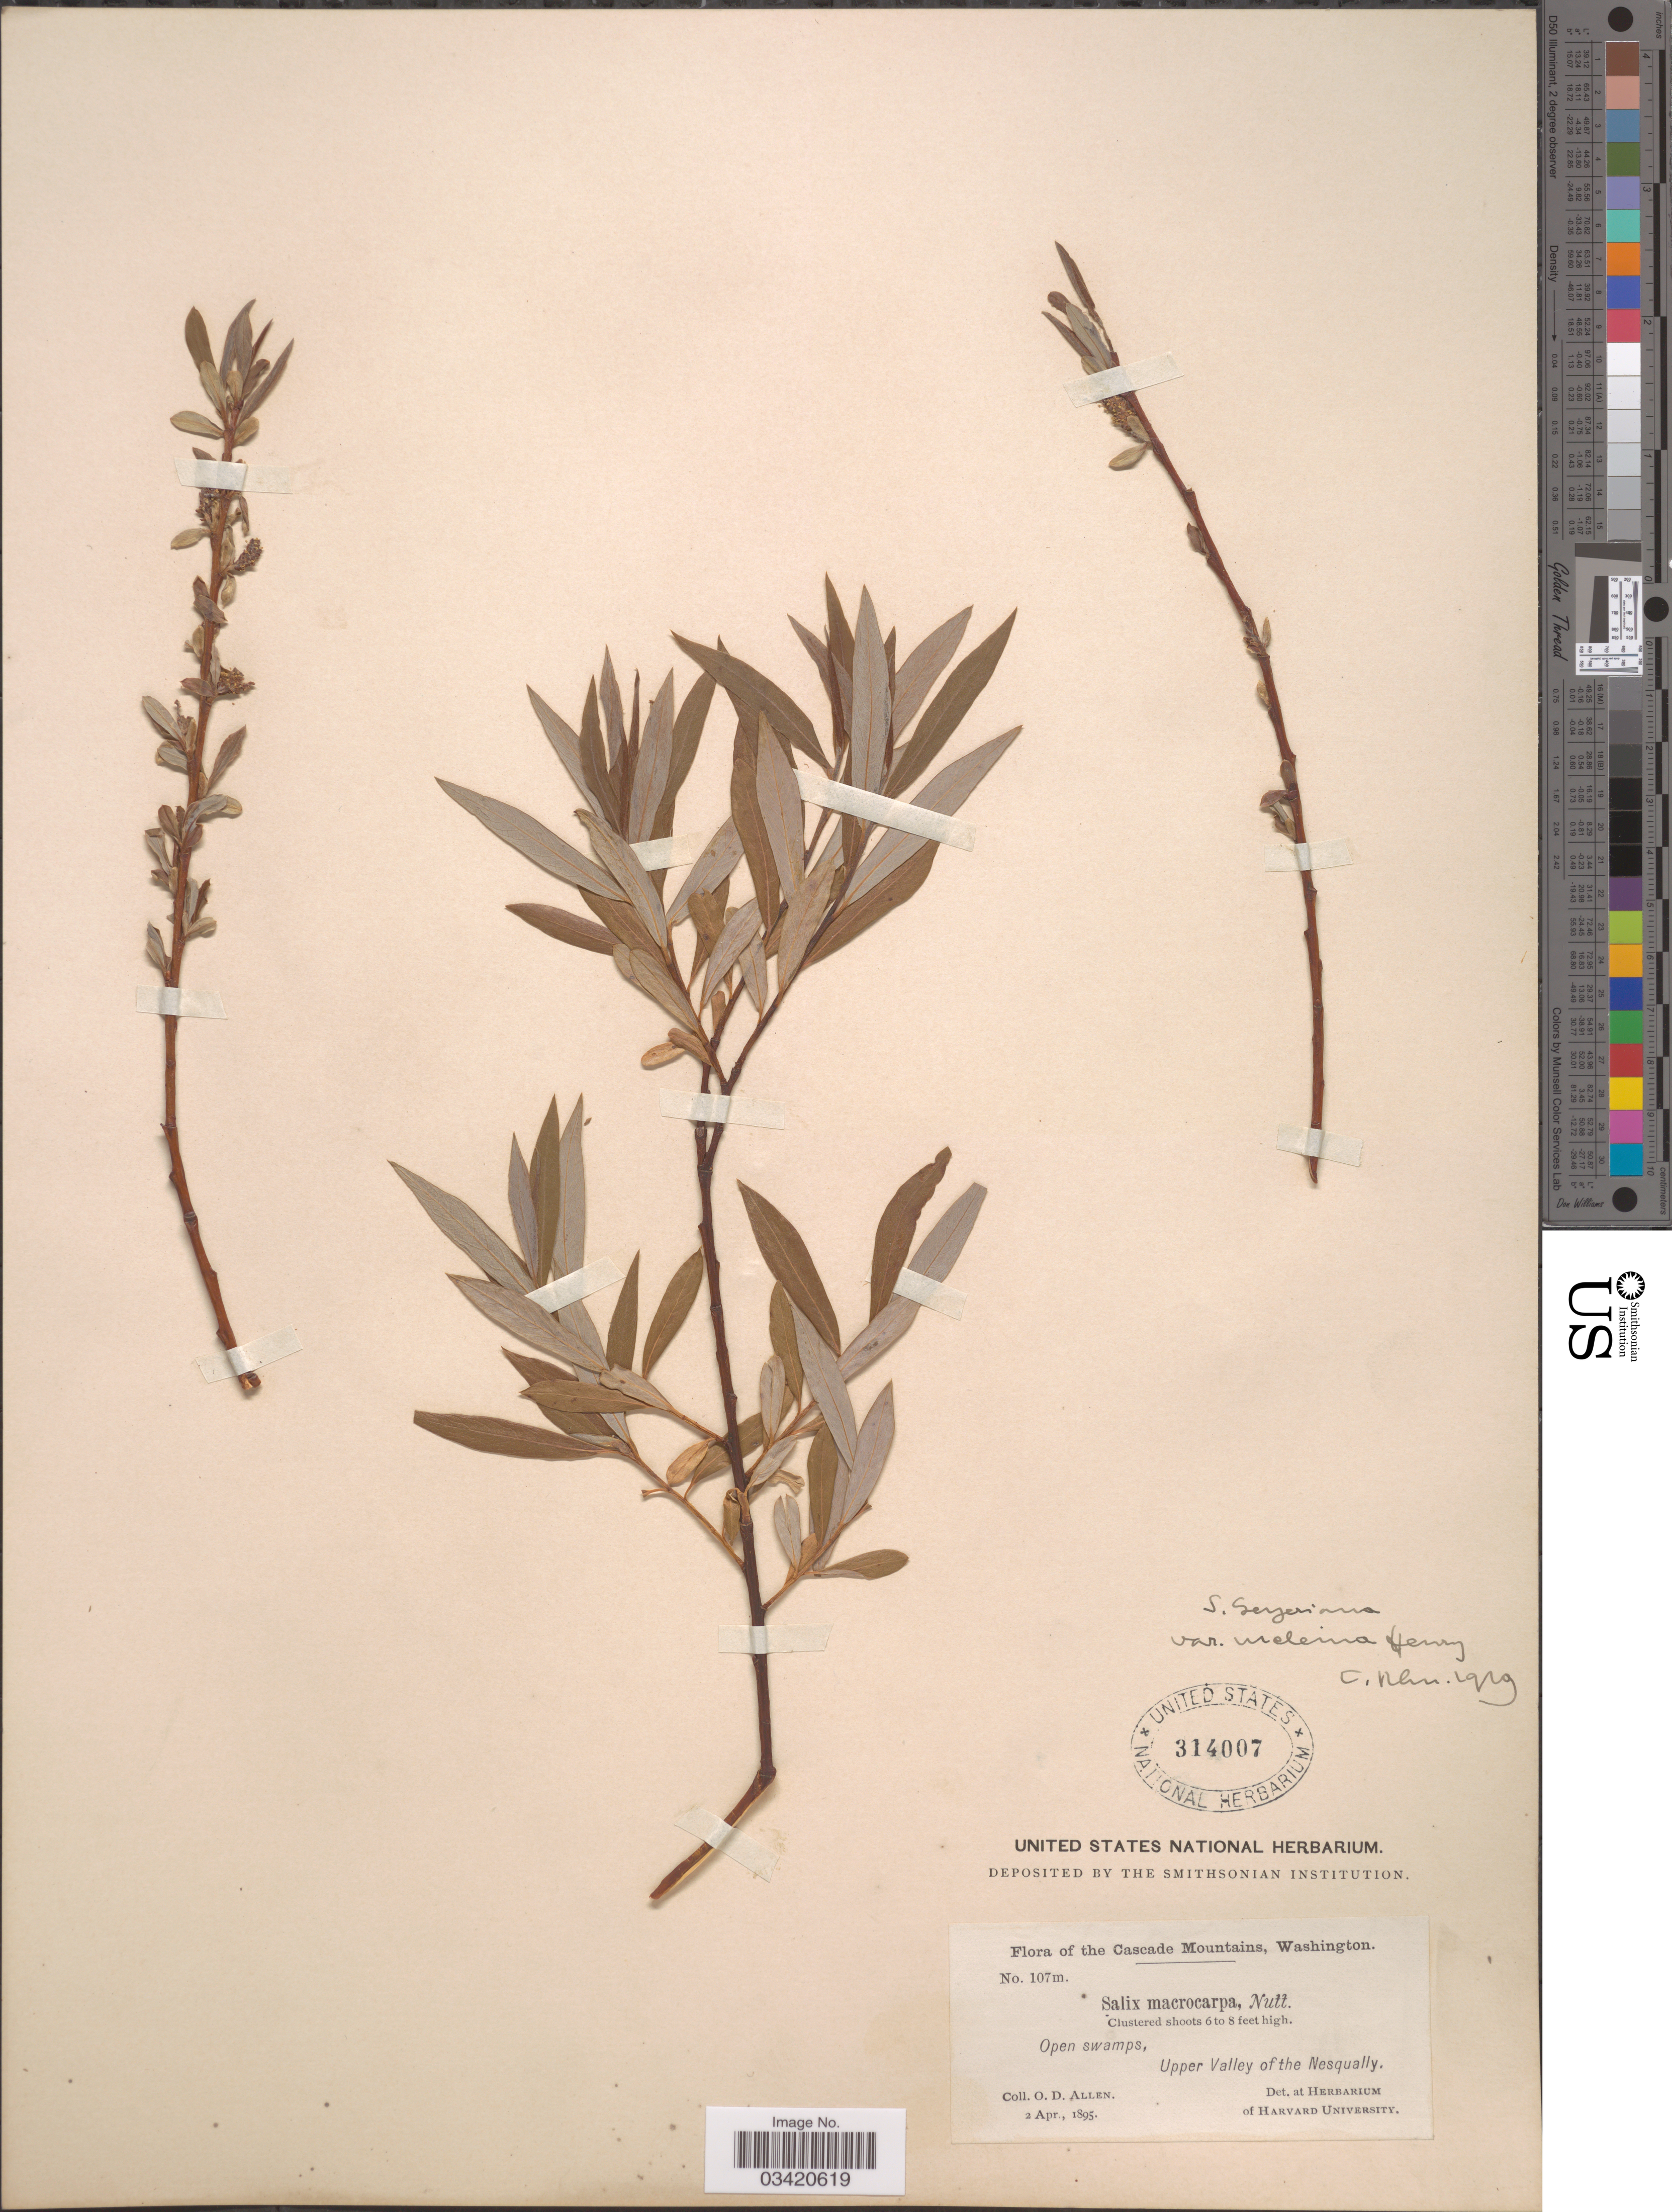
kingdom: Plantae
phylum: Tracheophyta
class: Magnoliopsida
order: Malpighiales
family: Salicaceae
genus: Salix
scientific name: Salix geyeriana var. meleina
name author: J.K. Henry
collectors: O. D. Allen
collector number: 107m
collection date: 1895-04-02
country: United States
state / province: Washington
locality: The Cascade Mountains. Upper Valley of the Nesqually.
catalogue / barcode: US 314007